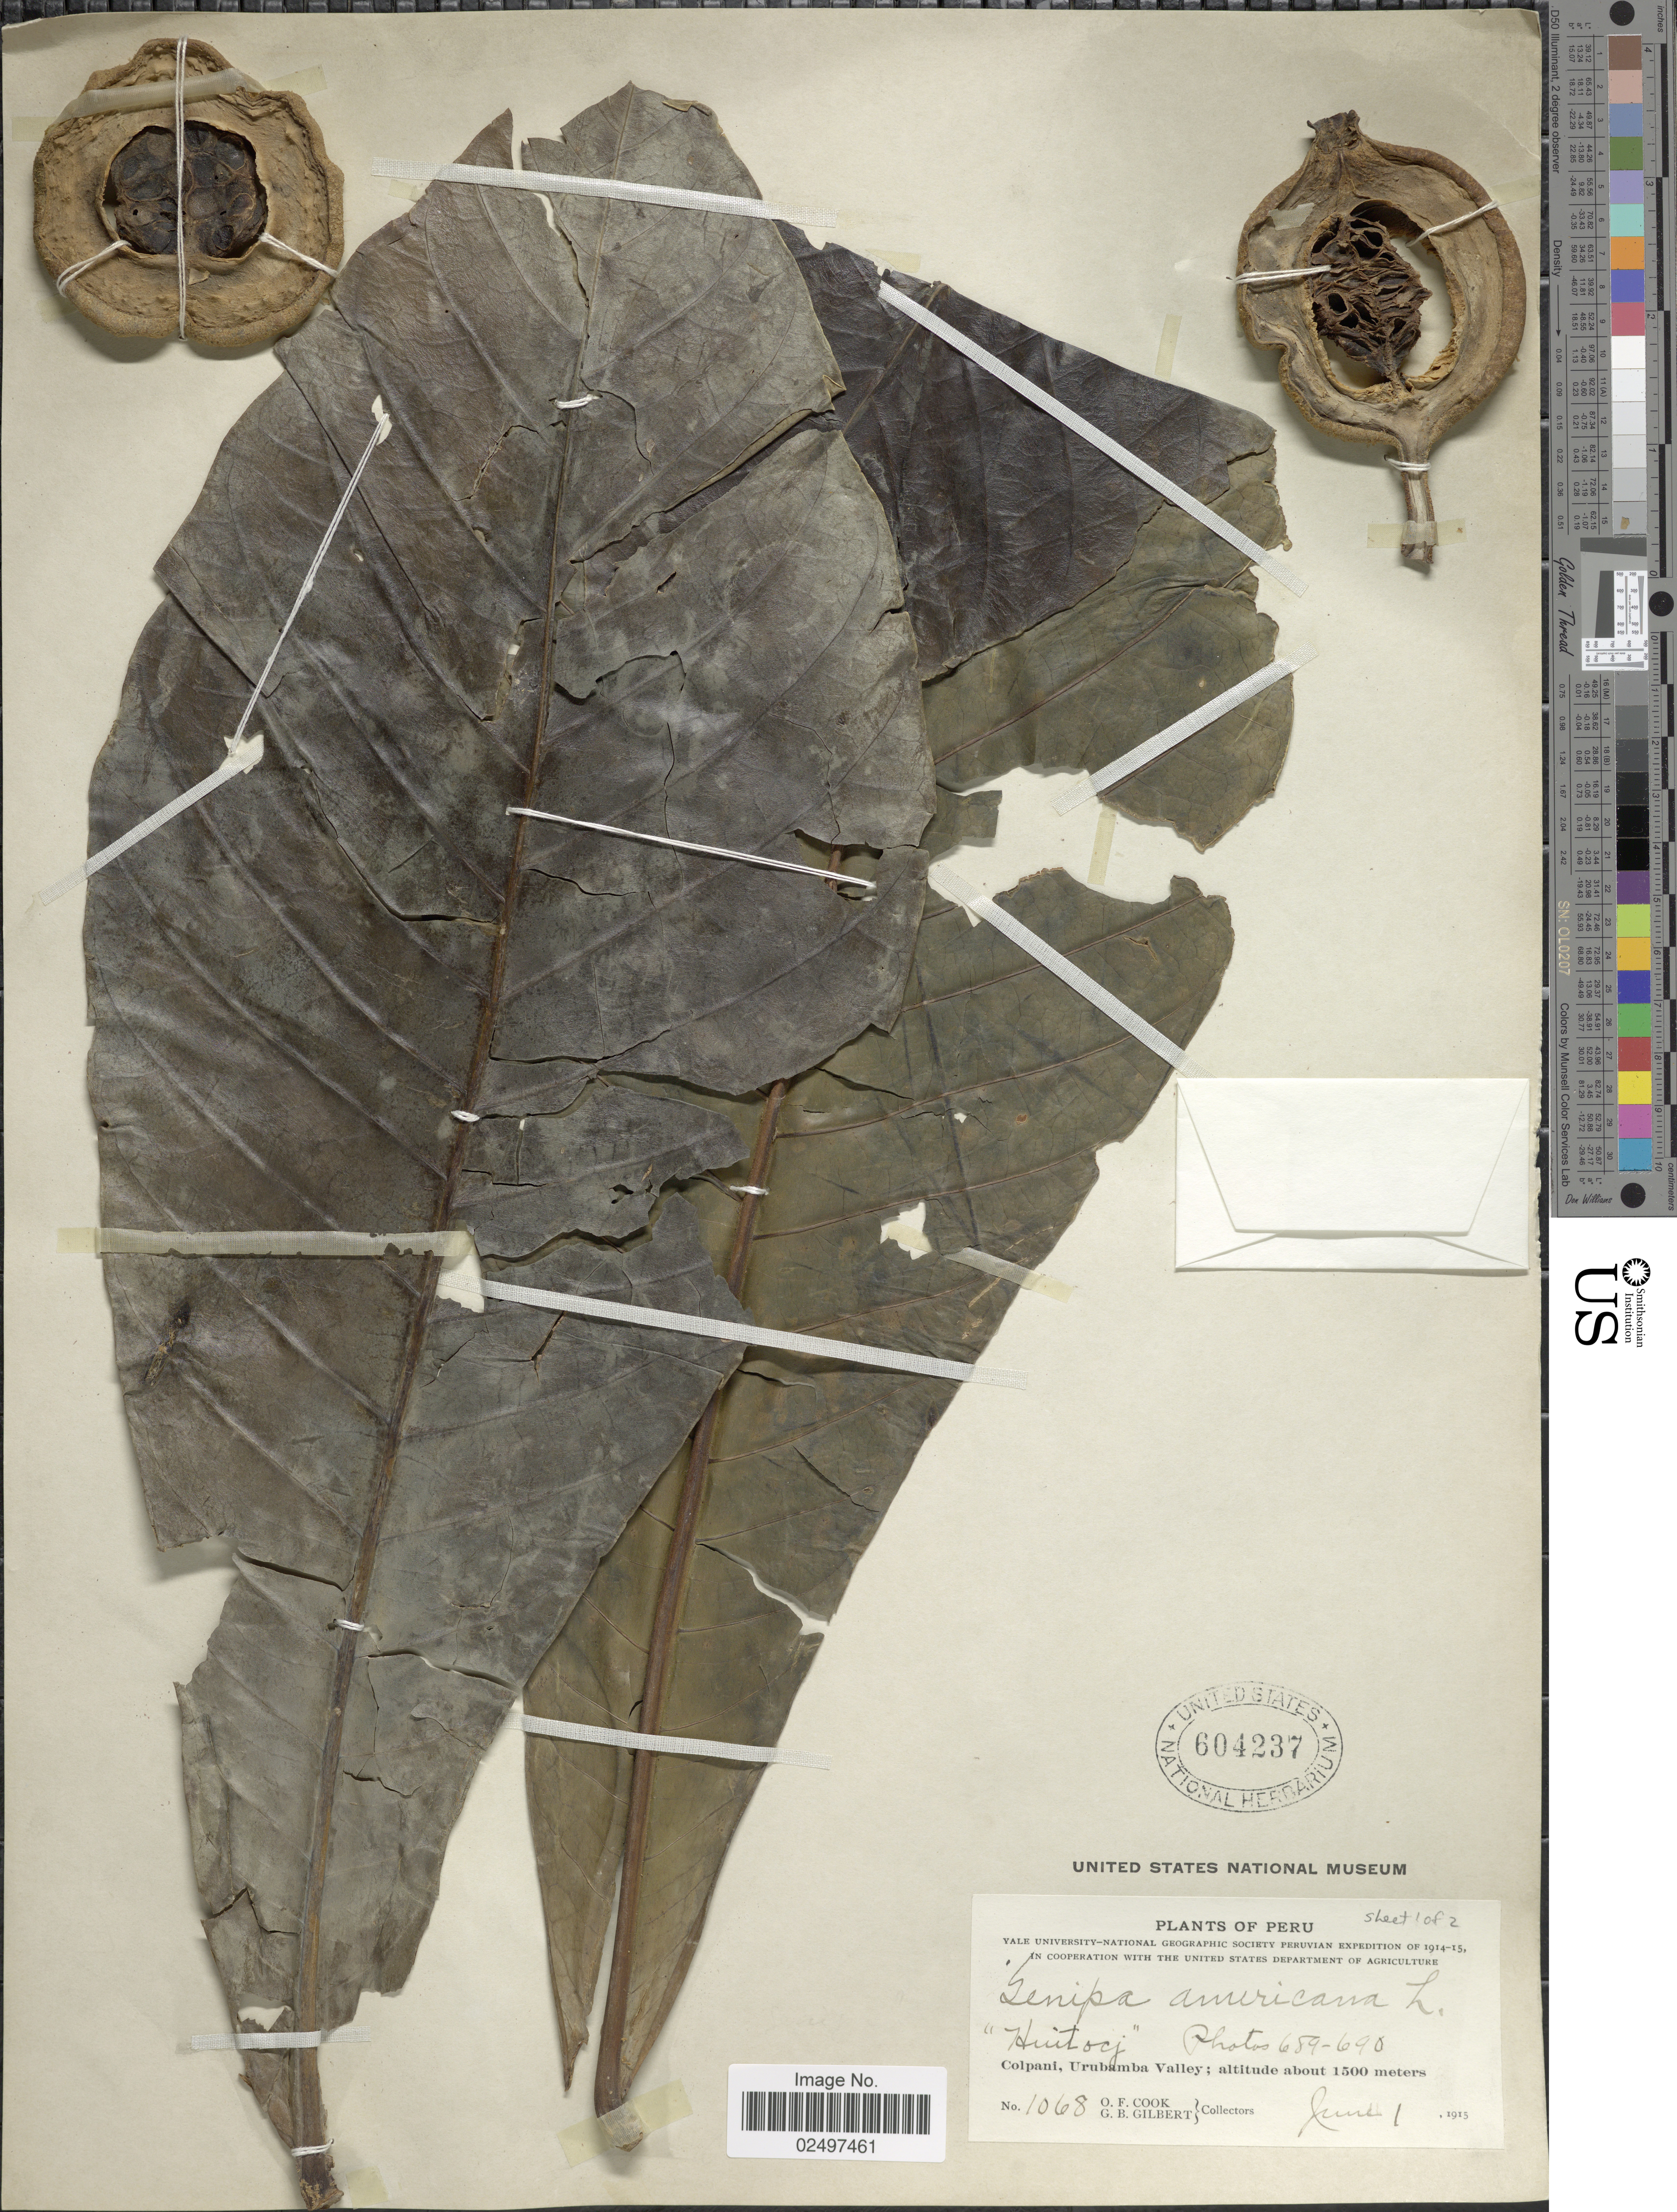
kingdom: Plantae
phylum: Tracheophyta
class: Magnoliopsida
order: Gentianales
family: Rubiaceae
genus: Genipa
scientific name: Genipa americana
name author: L.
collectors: O. F. Cook & G. B. Gilbert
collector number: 1068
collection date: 1915-06-01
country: Peru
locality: Colpani, Urubamba Valley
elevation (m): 1500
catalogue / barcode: US 604237